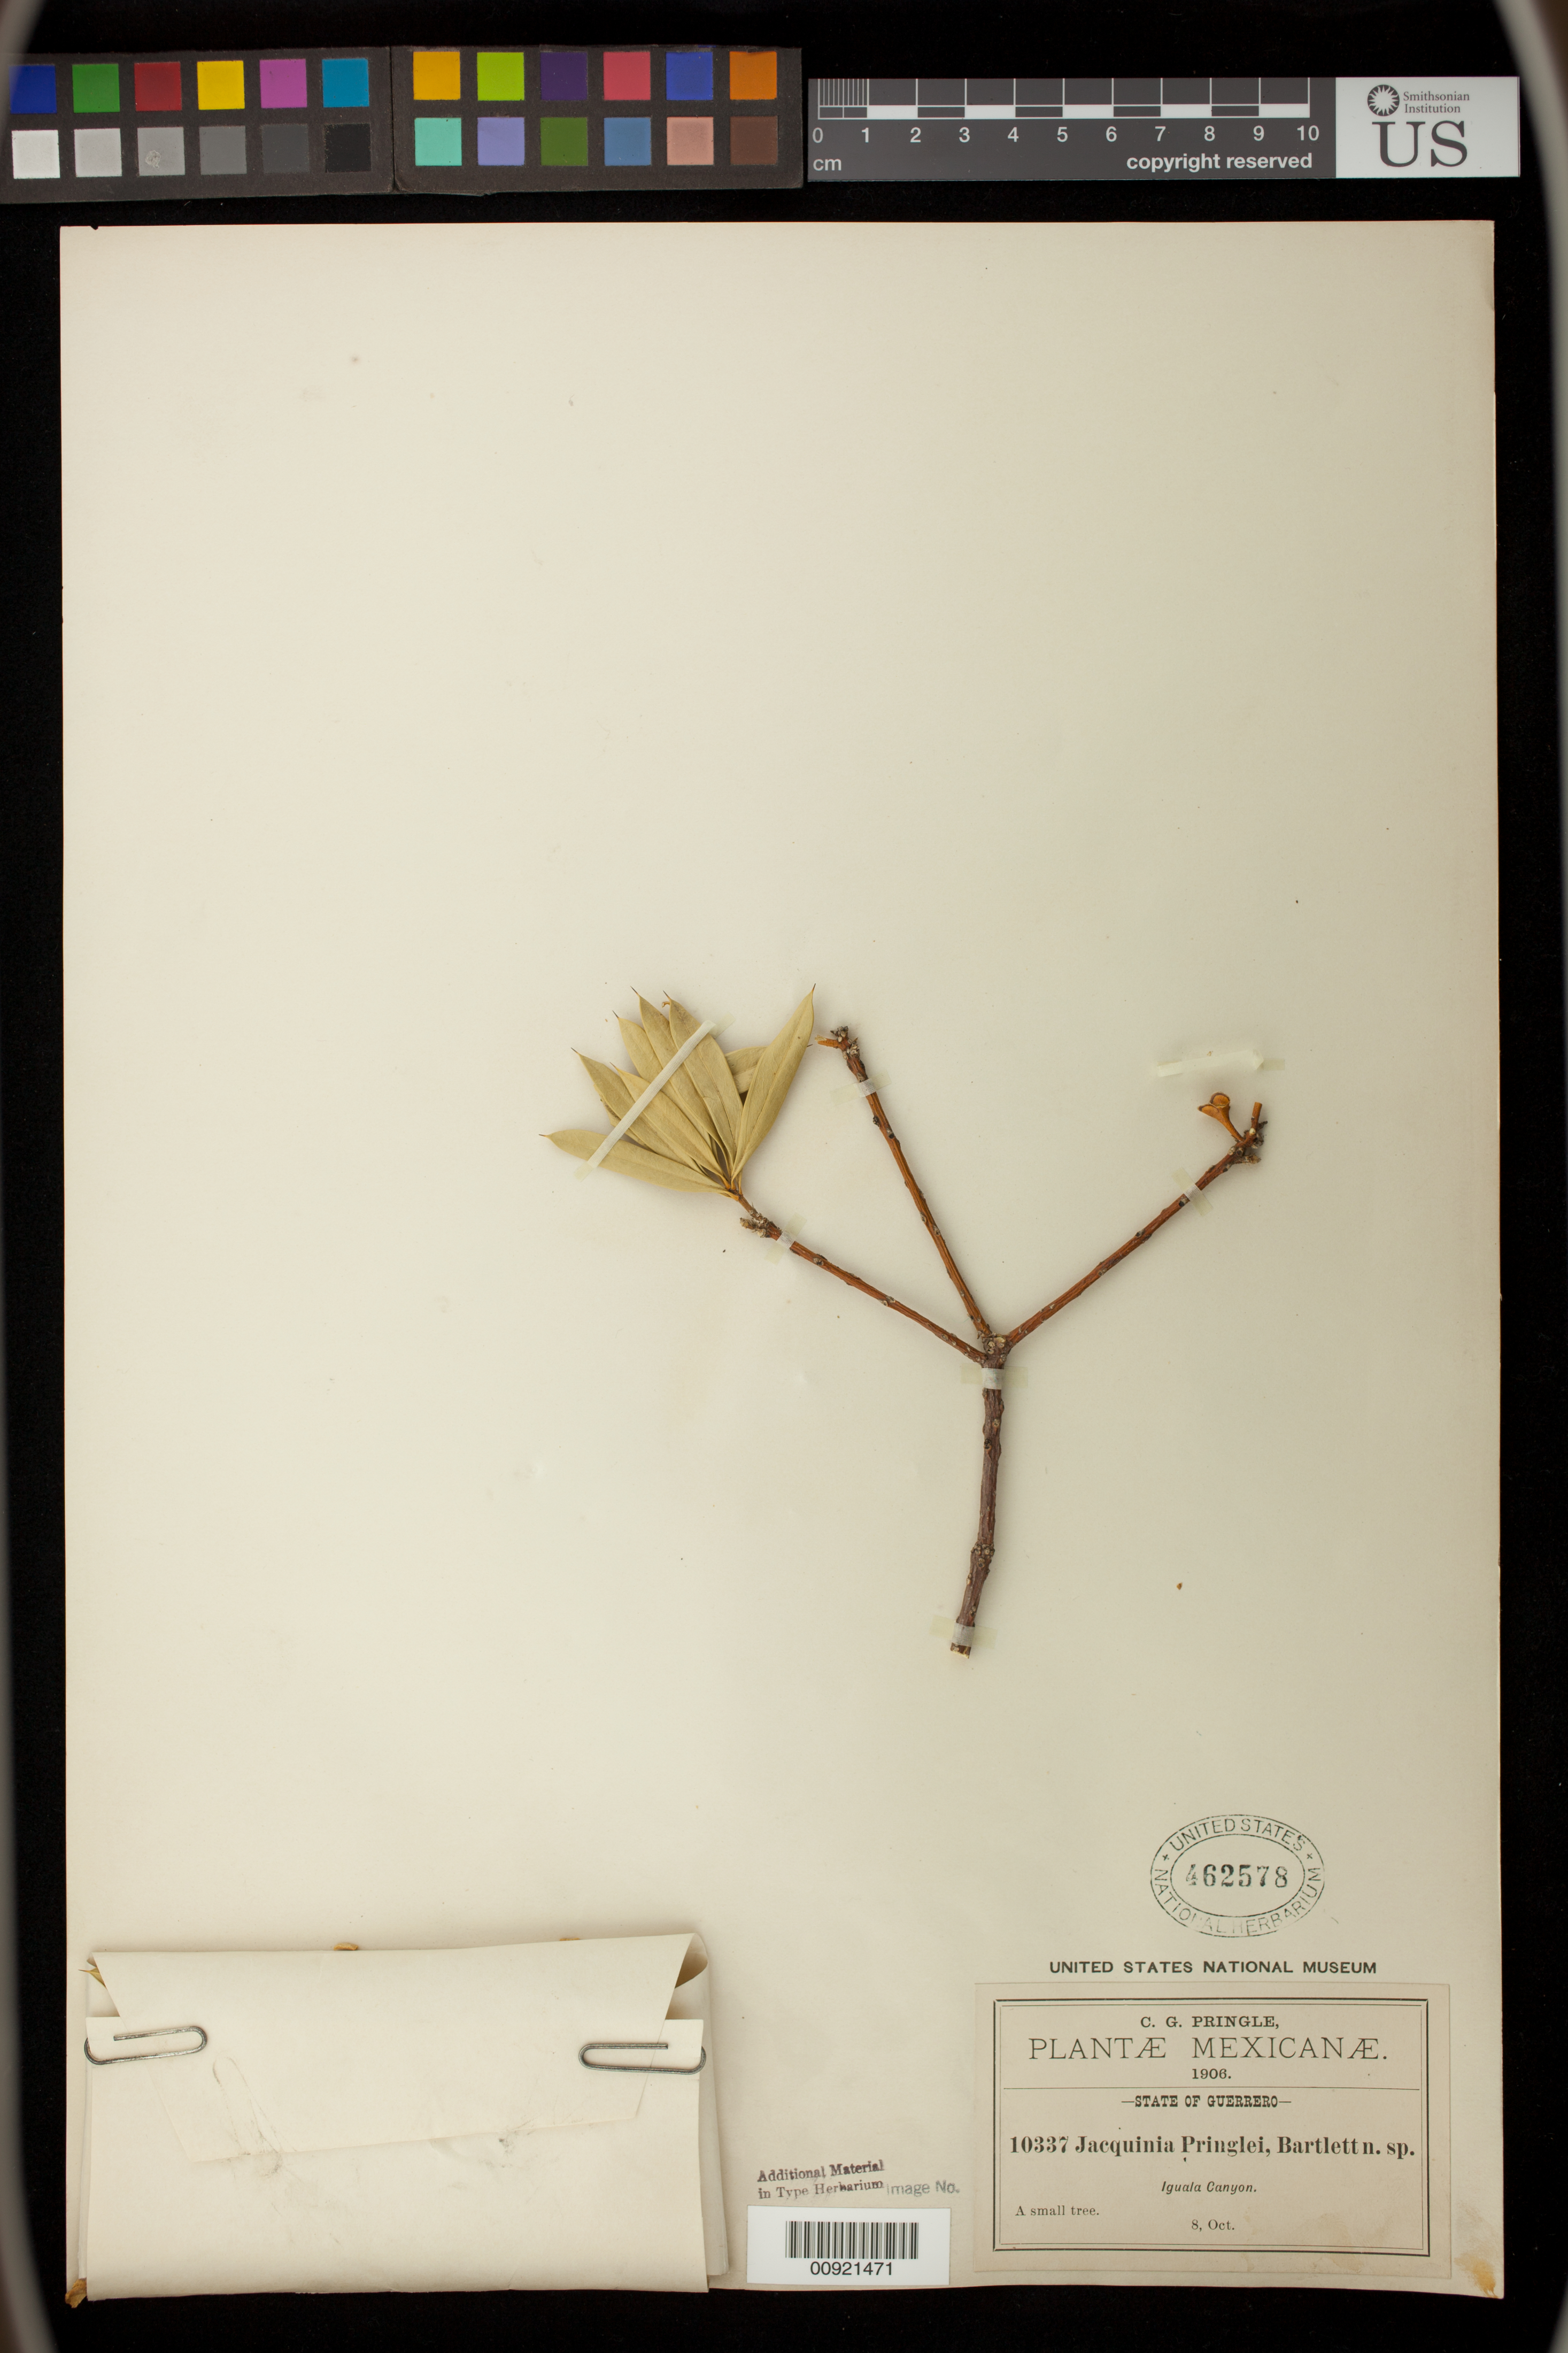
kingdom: Plantae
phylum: Tracheophyta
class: Magnoliopsida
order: Ericales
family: Primulaceae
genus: Jacquinia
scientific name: Jacquinia pringlei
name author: Bartlett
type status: Isotype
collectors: C. G. Pringle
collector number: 10337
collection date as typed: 08 Oct 1906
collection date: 1906-10-08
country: Mexico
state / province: Guerrero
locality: Iguala Canyon.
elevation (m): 750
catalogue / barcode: US 462578